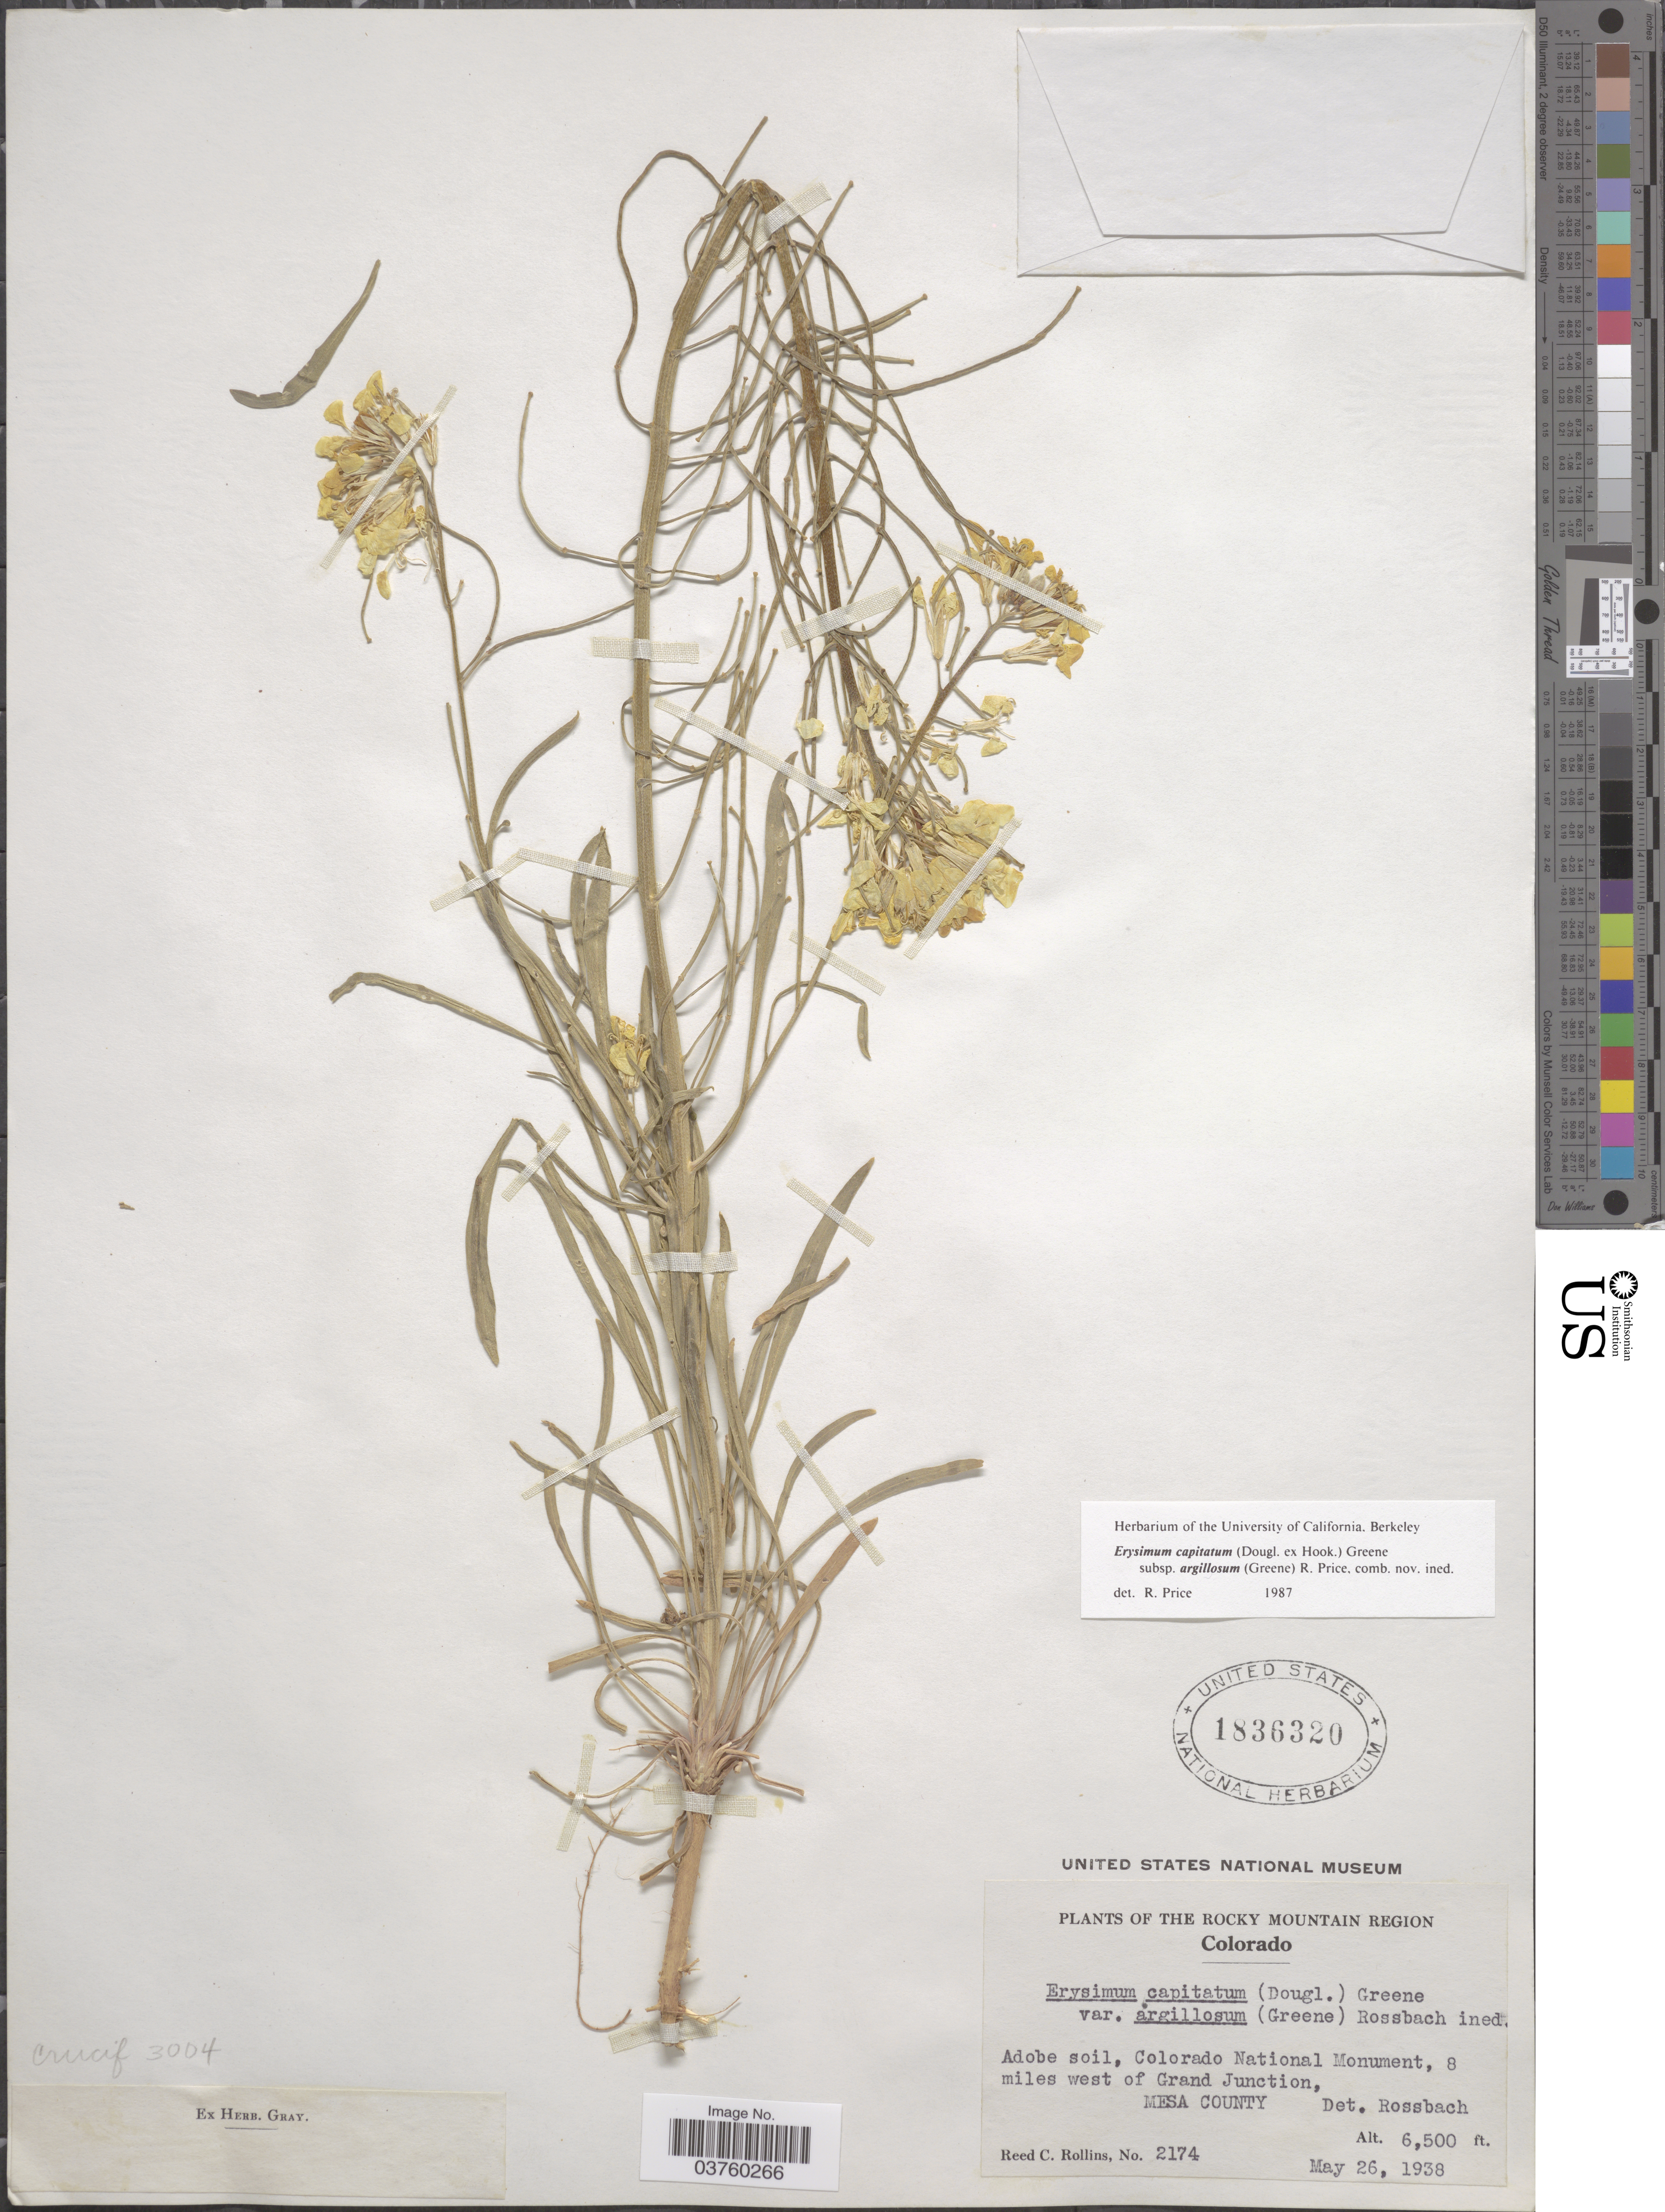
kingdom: Plantae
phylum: Tracheophyta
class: Magnoliopsida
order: Brassicales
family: Brassicaceae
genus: Erysimum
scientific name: Erysimum capitatum var. argillosum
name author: (Greene) R.J. Davis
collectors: R. C. Rollins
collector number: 2174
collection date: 1938-05-26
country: United States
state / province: Colorado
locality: The Rocky Mountain Region. Colorado National Monument, 8 miles west of Grand Junction. Mesa County.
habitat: adobe soil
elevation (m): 1981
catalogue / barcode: US 1836320